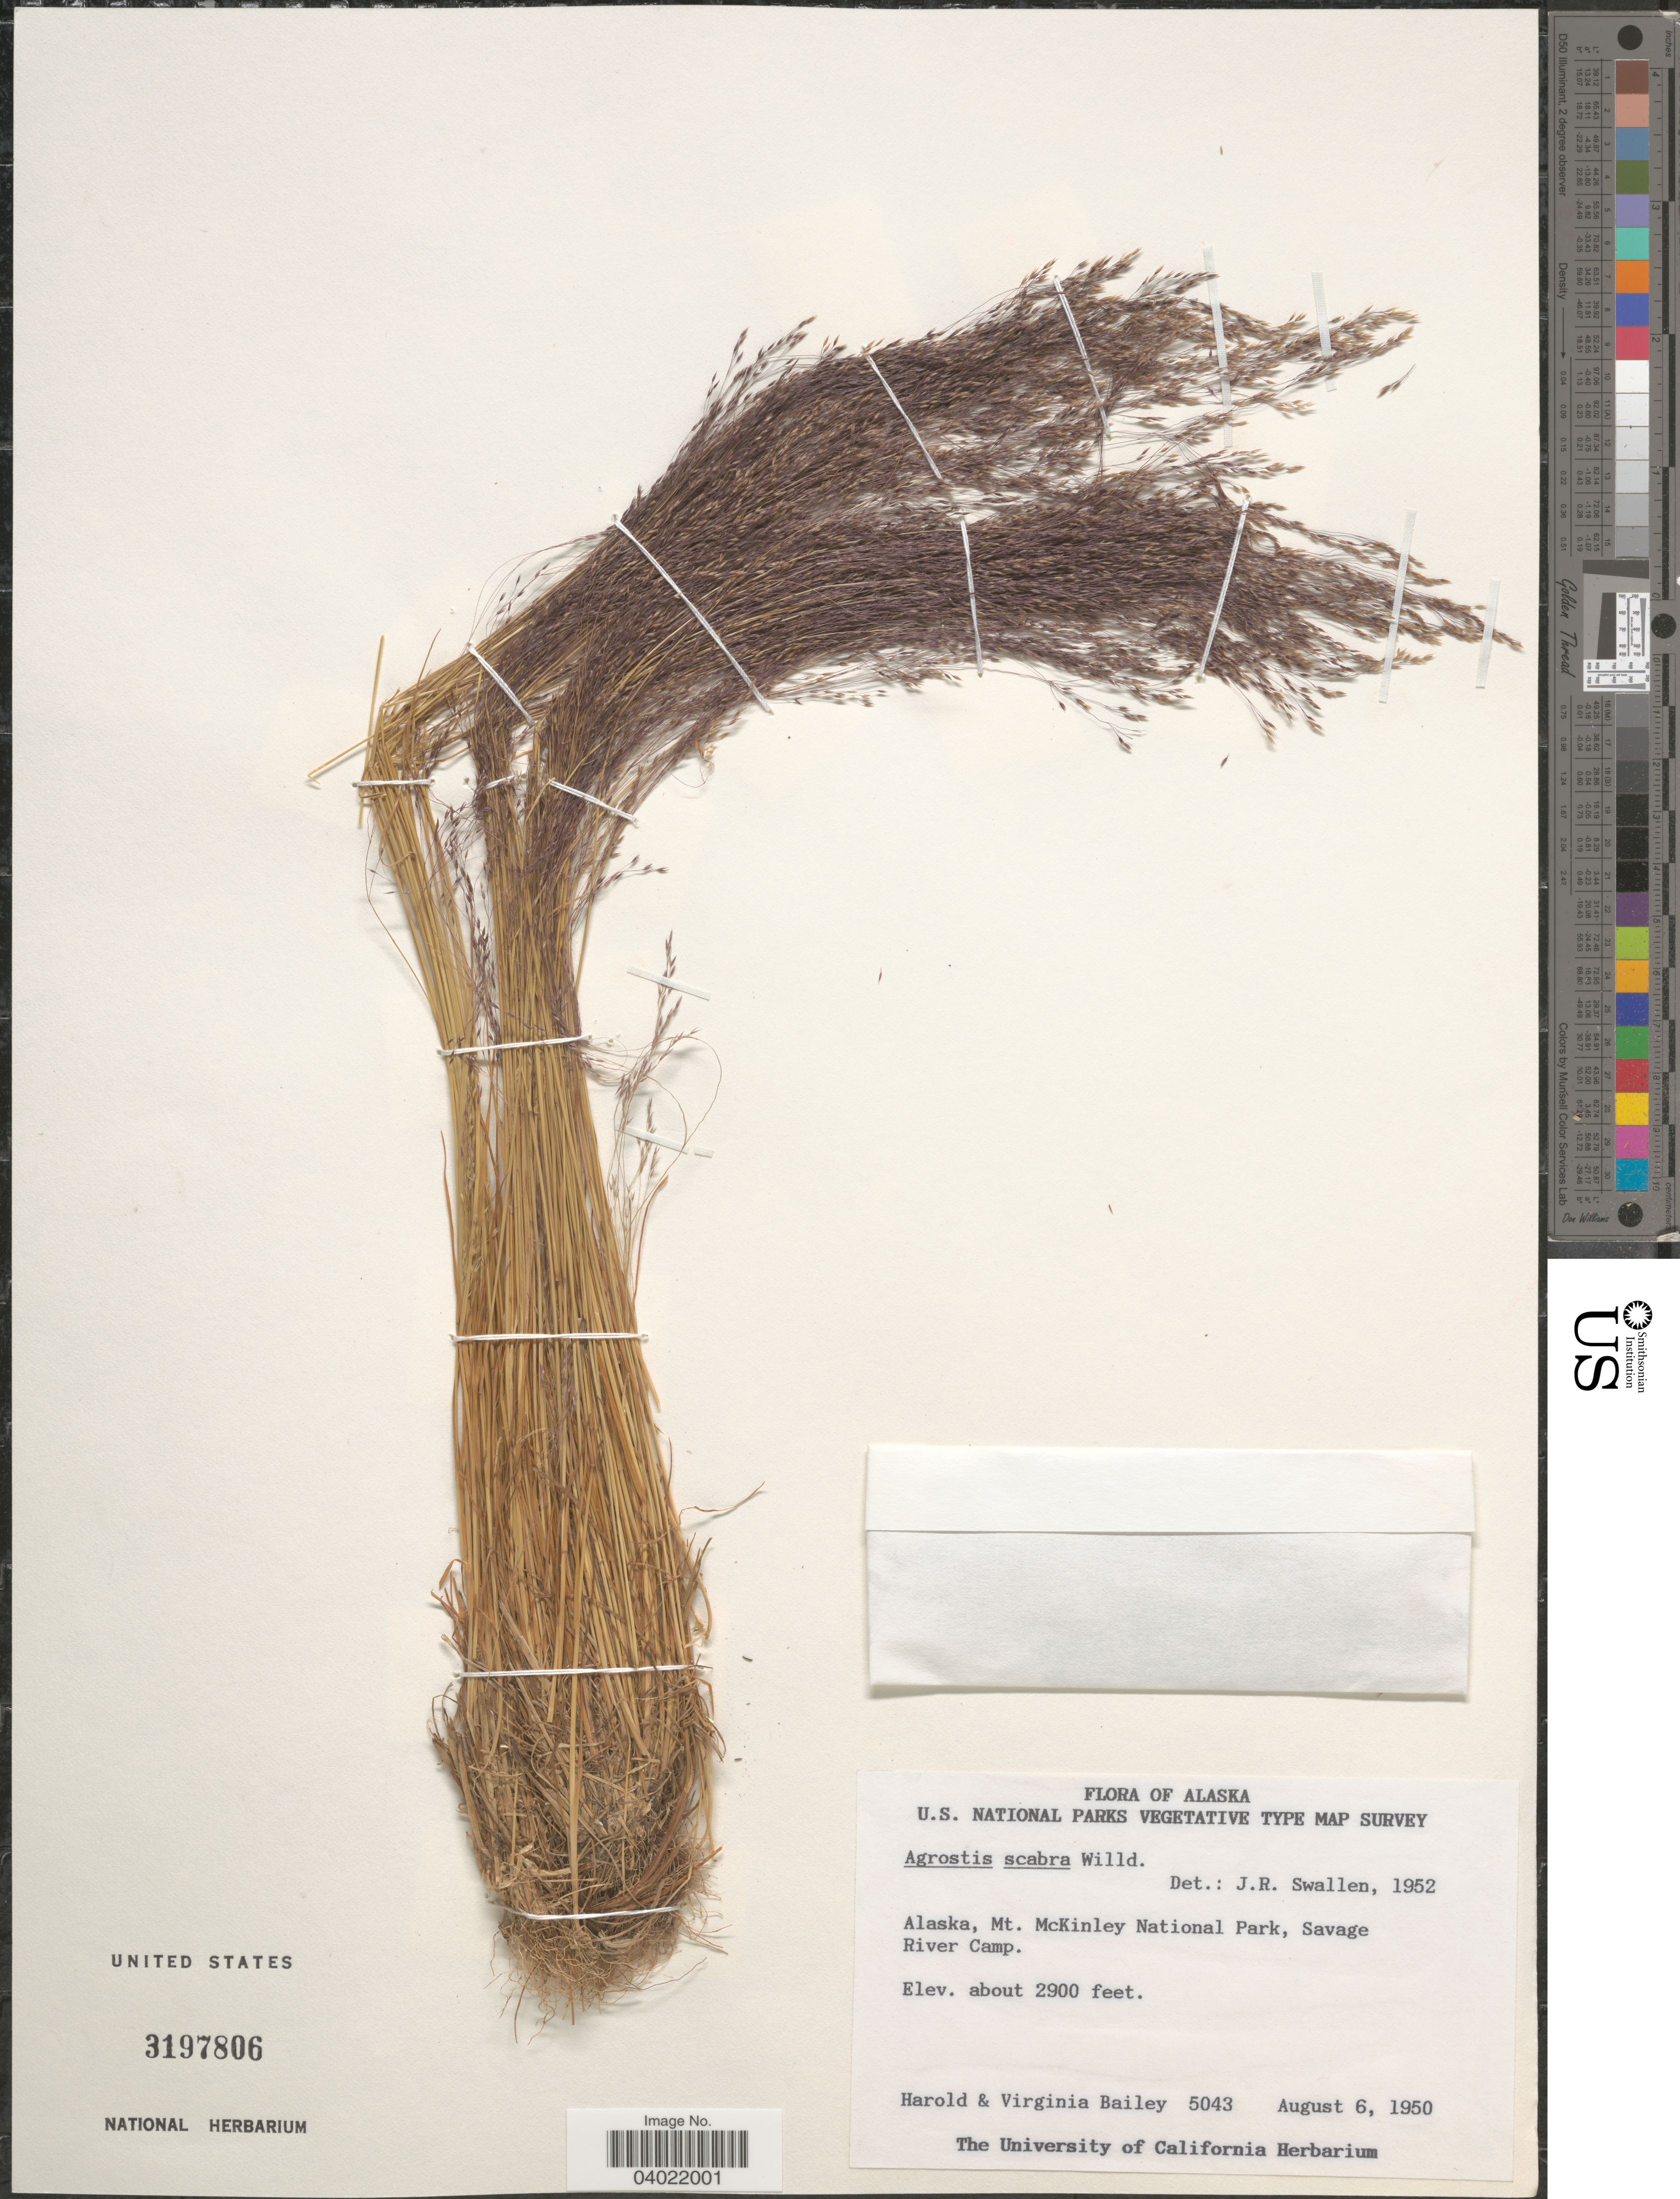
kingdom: Plantae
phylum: Tracheophyta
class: Liliopsida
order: Poales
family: Poaceae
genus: Agrostis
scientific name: Agrostis scabra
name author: Willd.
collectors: H. Bailey & V. L. Bailey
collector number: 5043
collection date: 1950-08-06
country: United States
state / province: Alaska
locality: Mt. McKinley National Park, Savage River Camp.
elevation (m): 884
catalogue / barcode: US 3197806